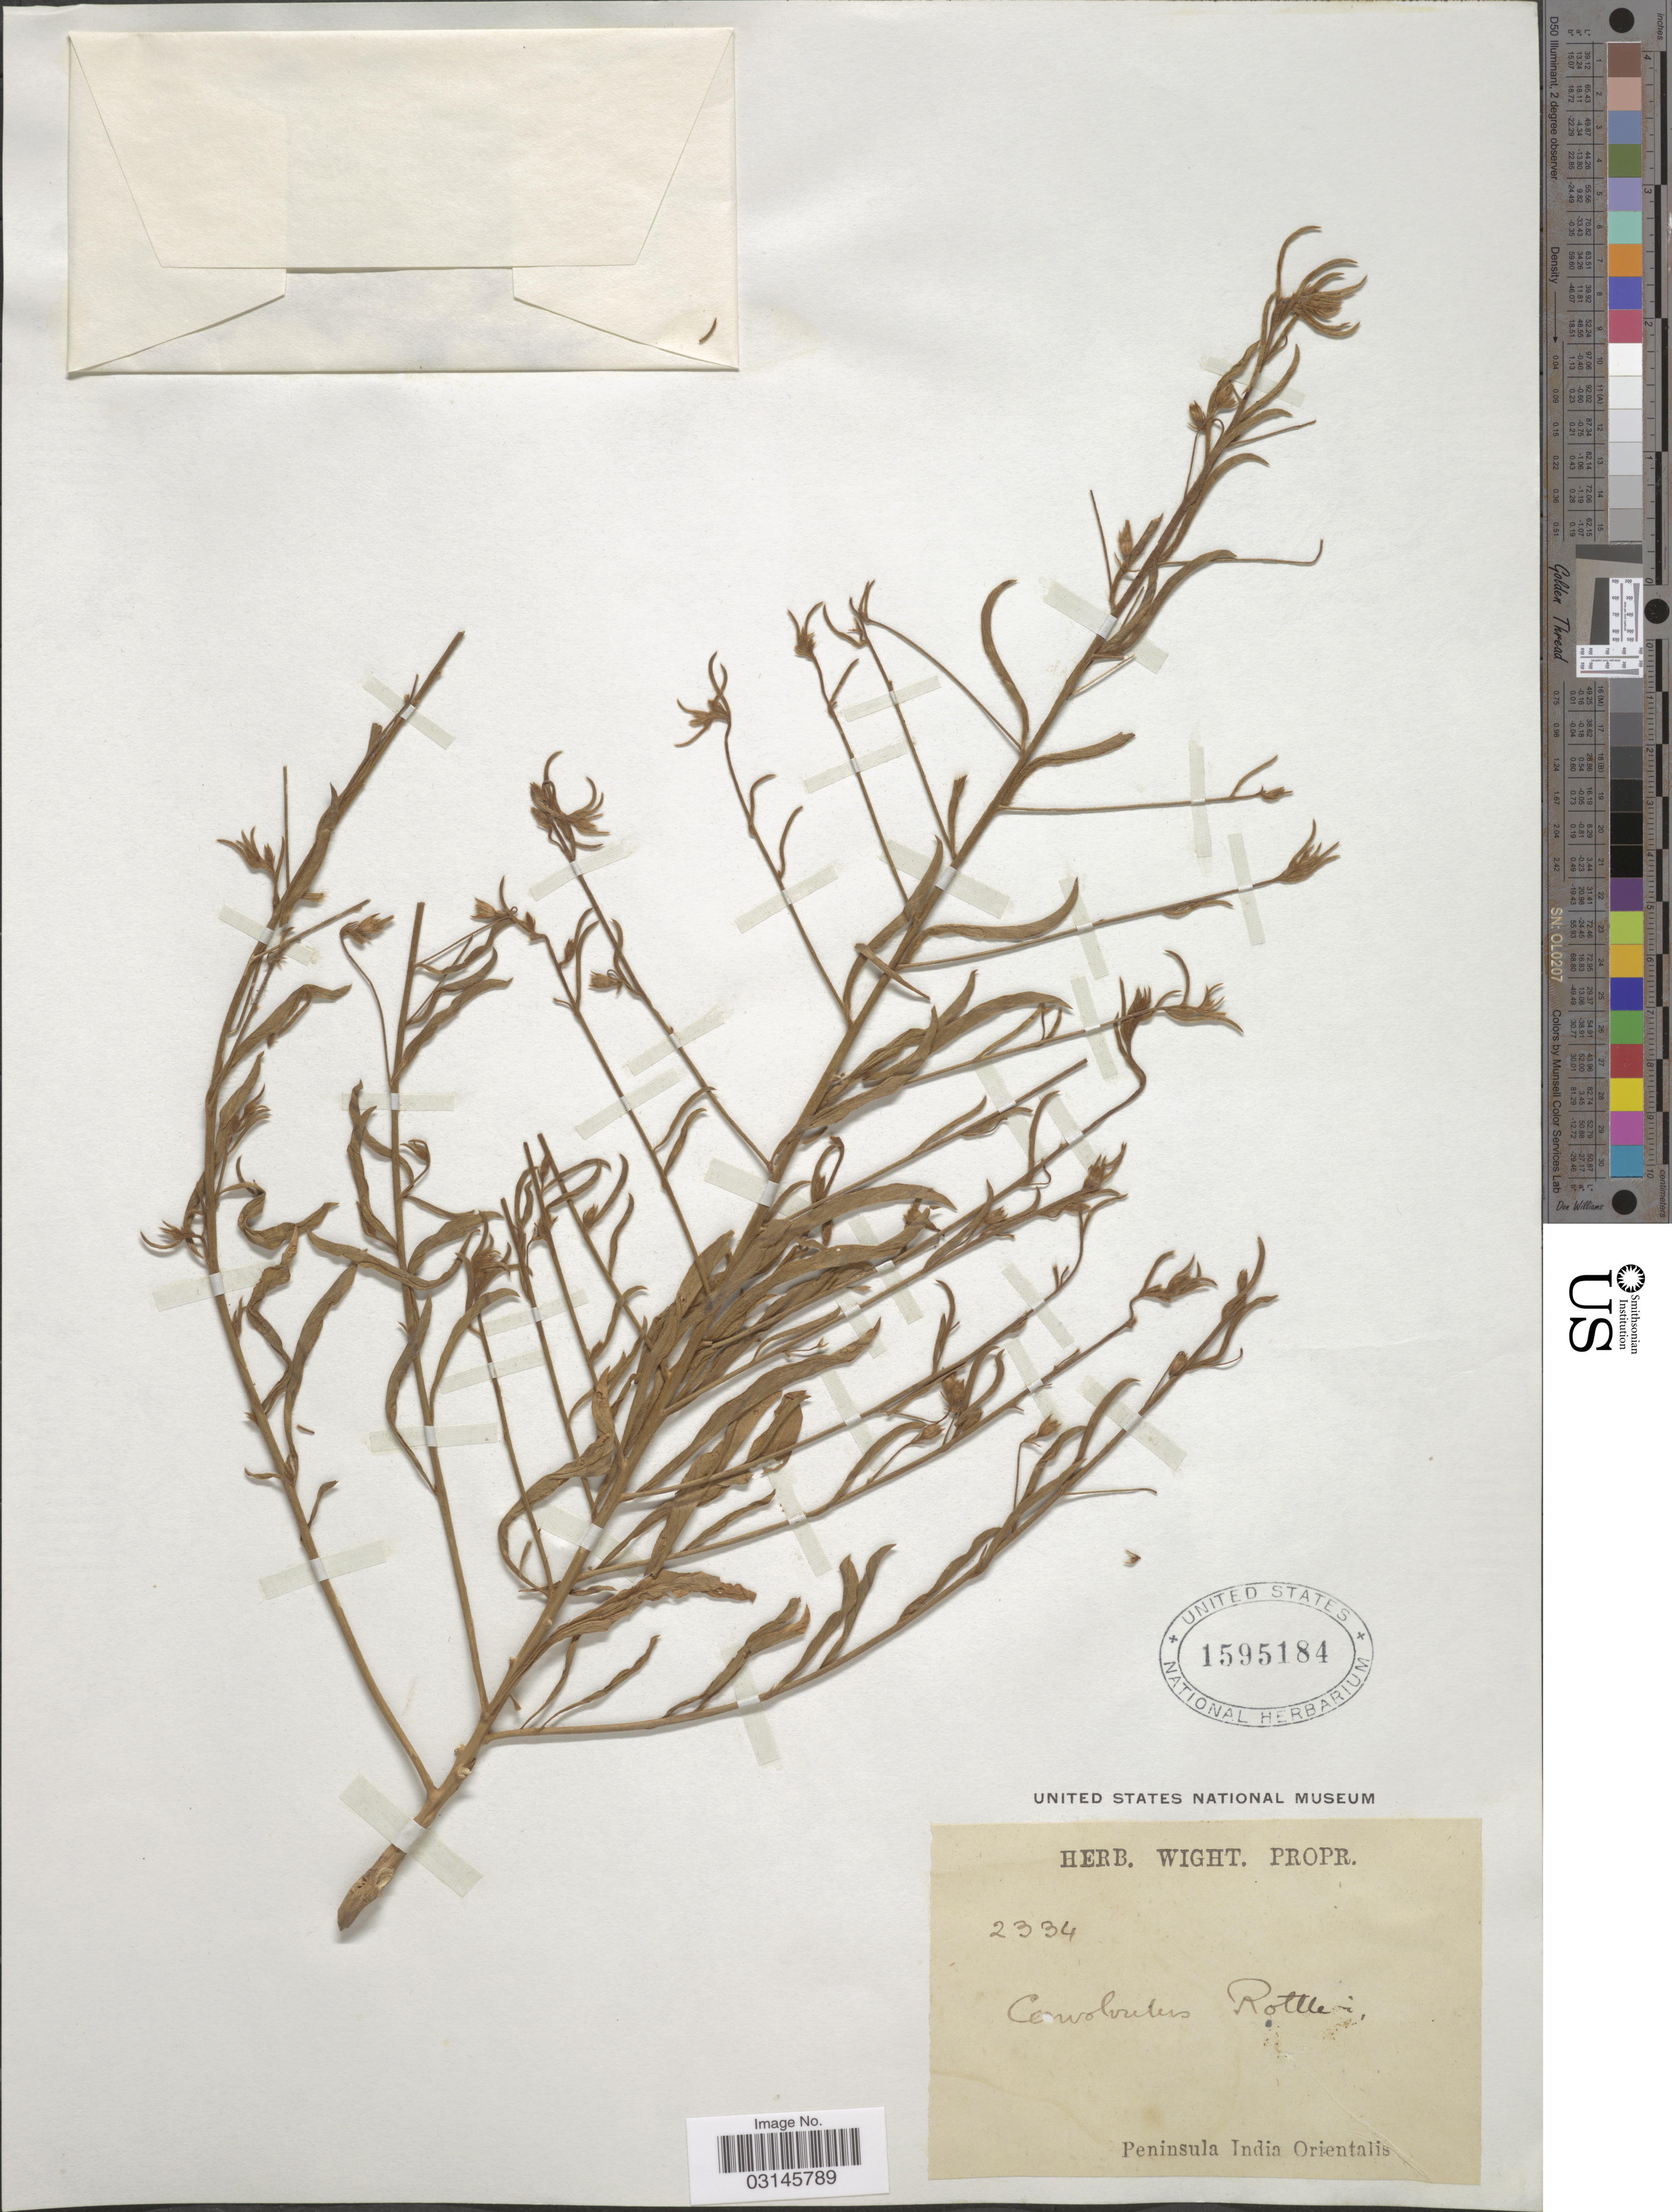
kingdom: Plantae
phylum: Tracheophyta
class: Magnoliopsida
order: Solanales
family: Convolvulaceae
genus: Convolvulus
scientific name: Convolvulus rottleri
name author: Spreng.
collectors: Ex herb. Wight. propr.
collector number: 2334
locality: Peninsula India Orientalis.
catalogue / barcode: US 1595184